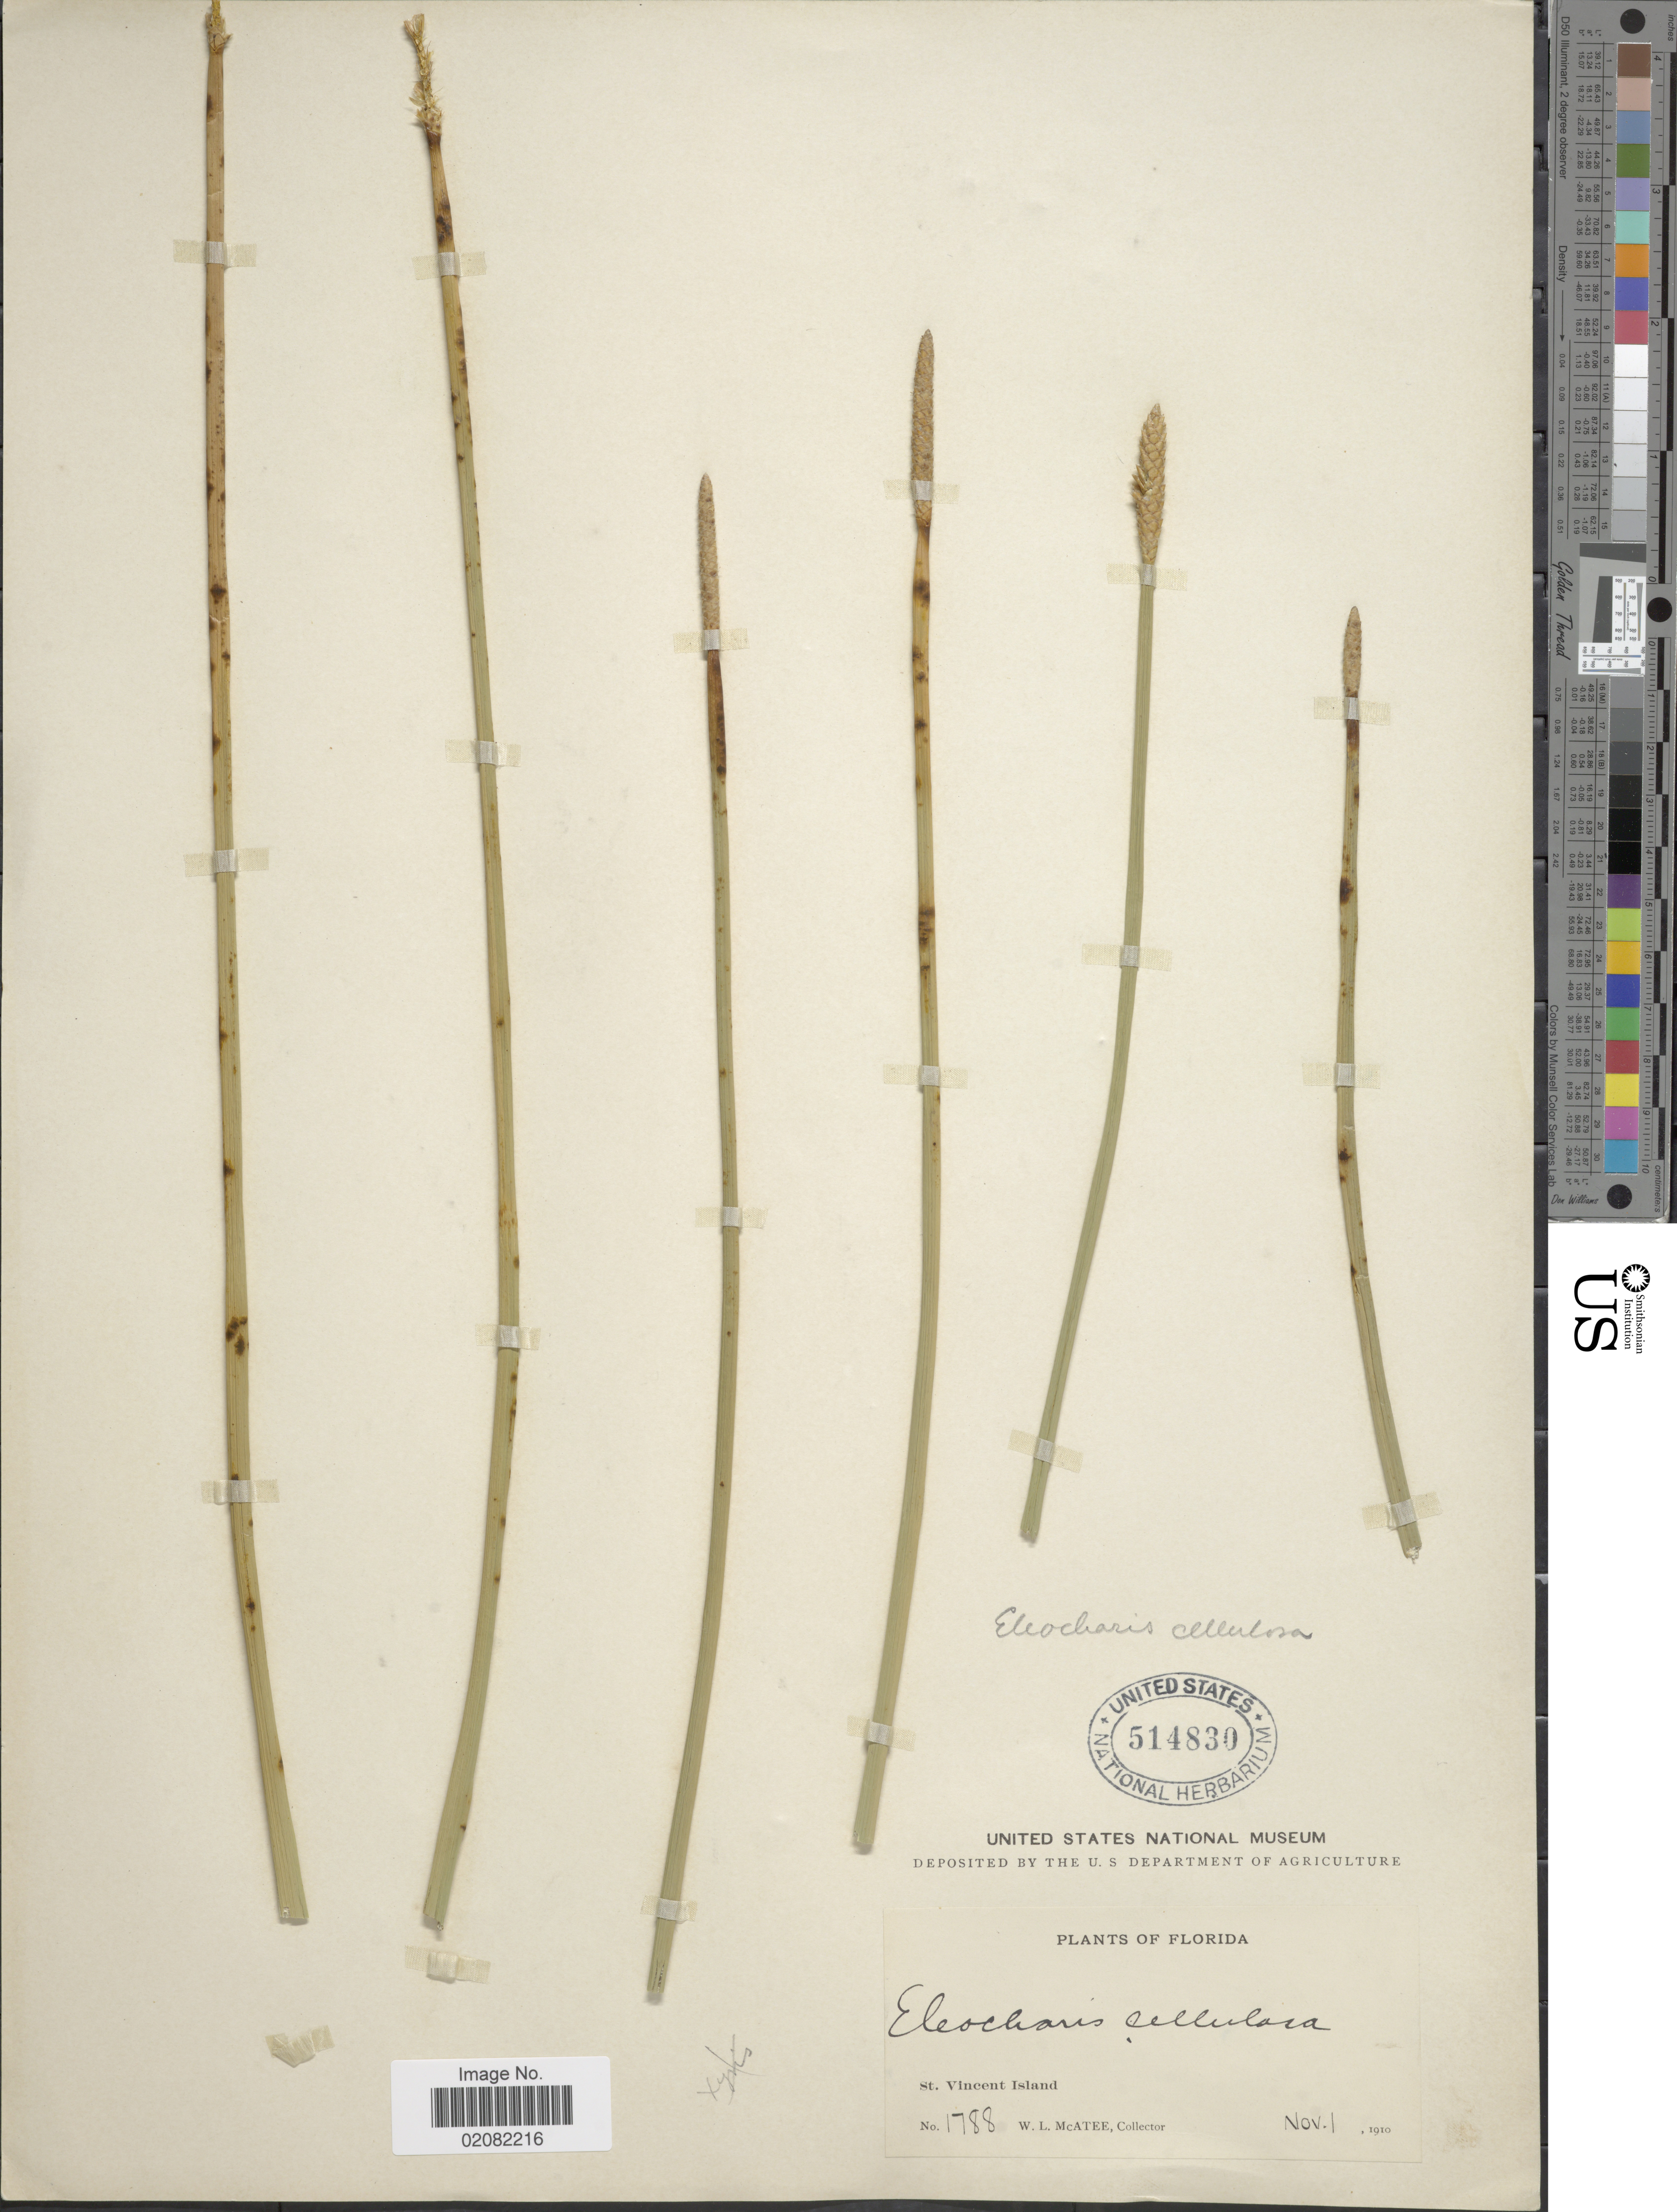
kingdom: Plantae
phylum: Tracheophyta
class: Liliopsida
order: Poales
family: Cyperaceae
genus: Eleocharis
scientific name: Eleocharis cellulosa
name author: Torr.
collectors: W. McAtee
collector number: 1788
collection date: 1910-11-01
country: United States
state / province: Florida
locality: St. Vincent Island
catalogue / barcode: US 514830